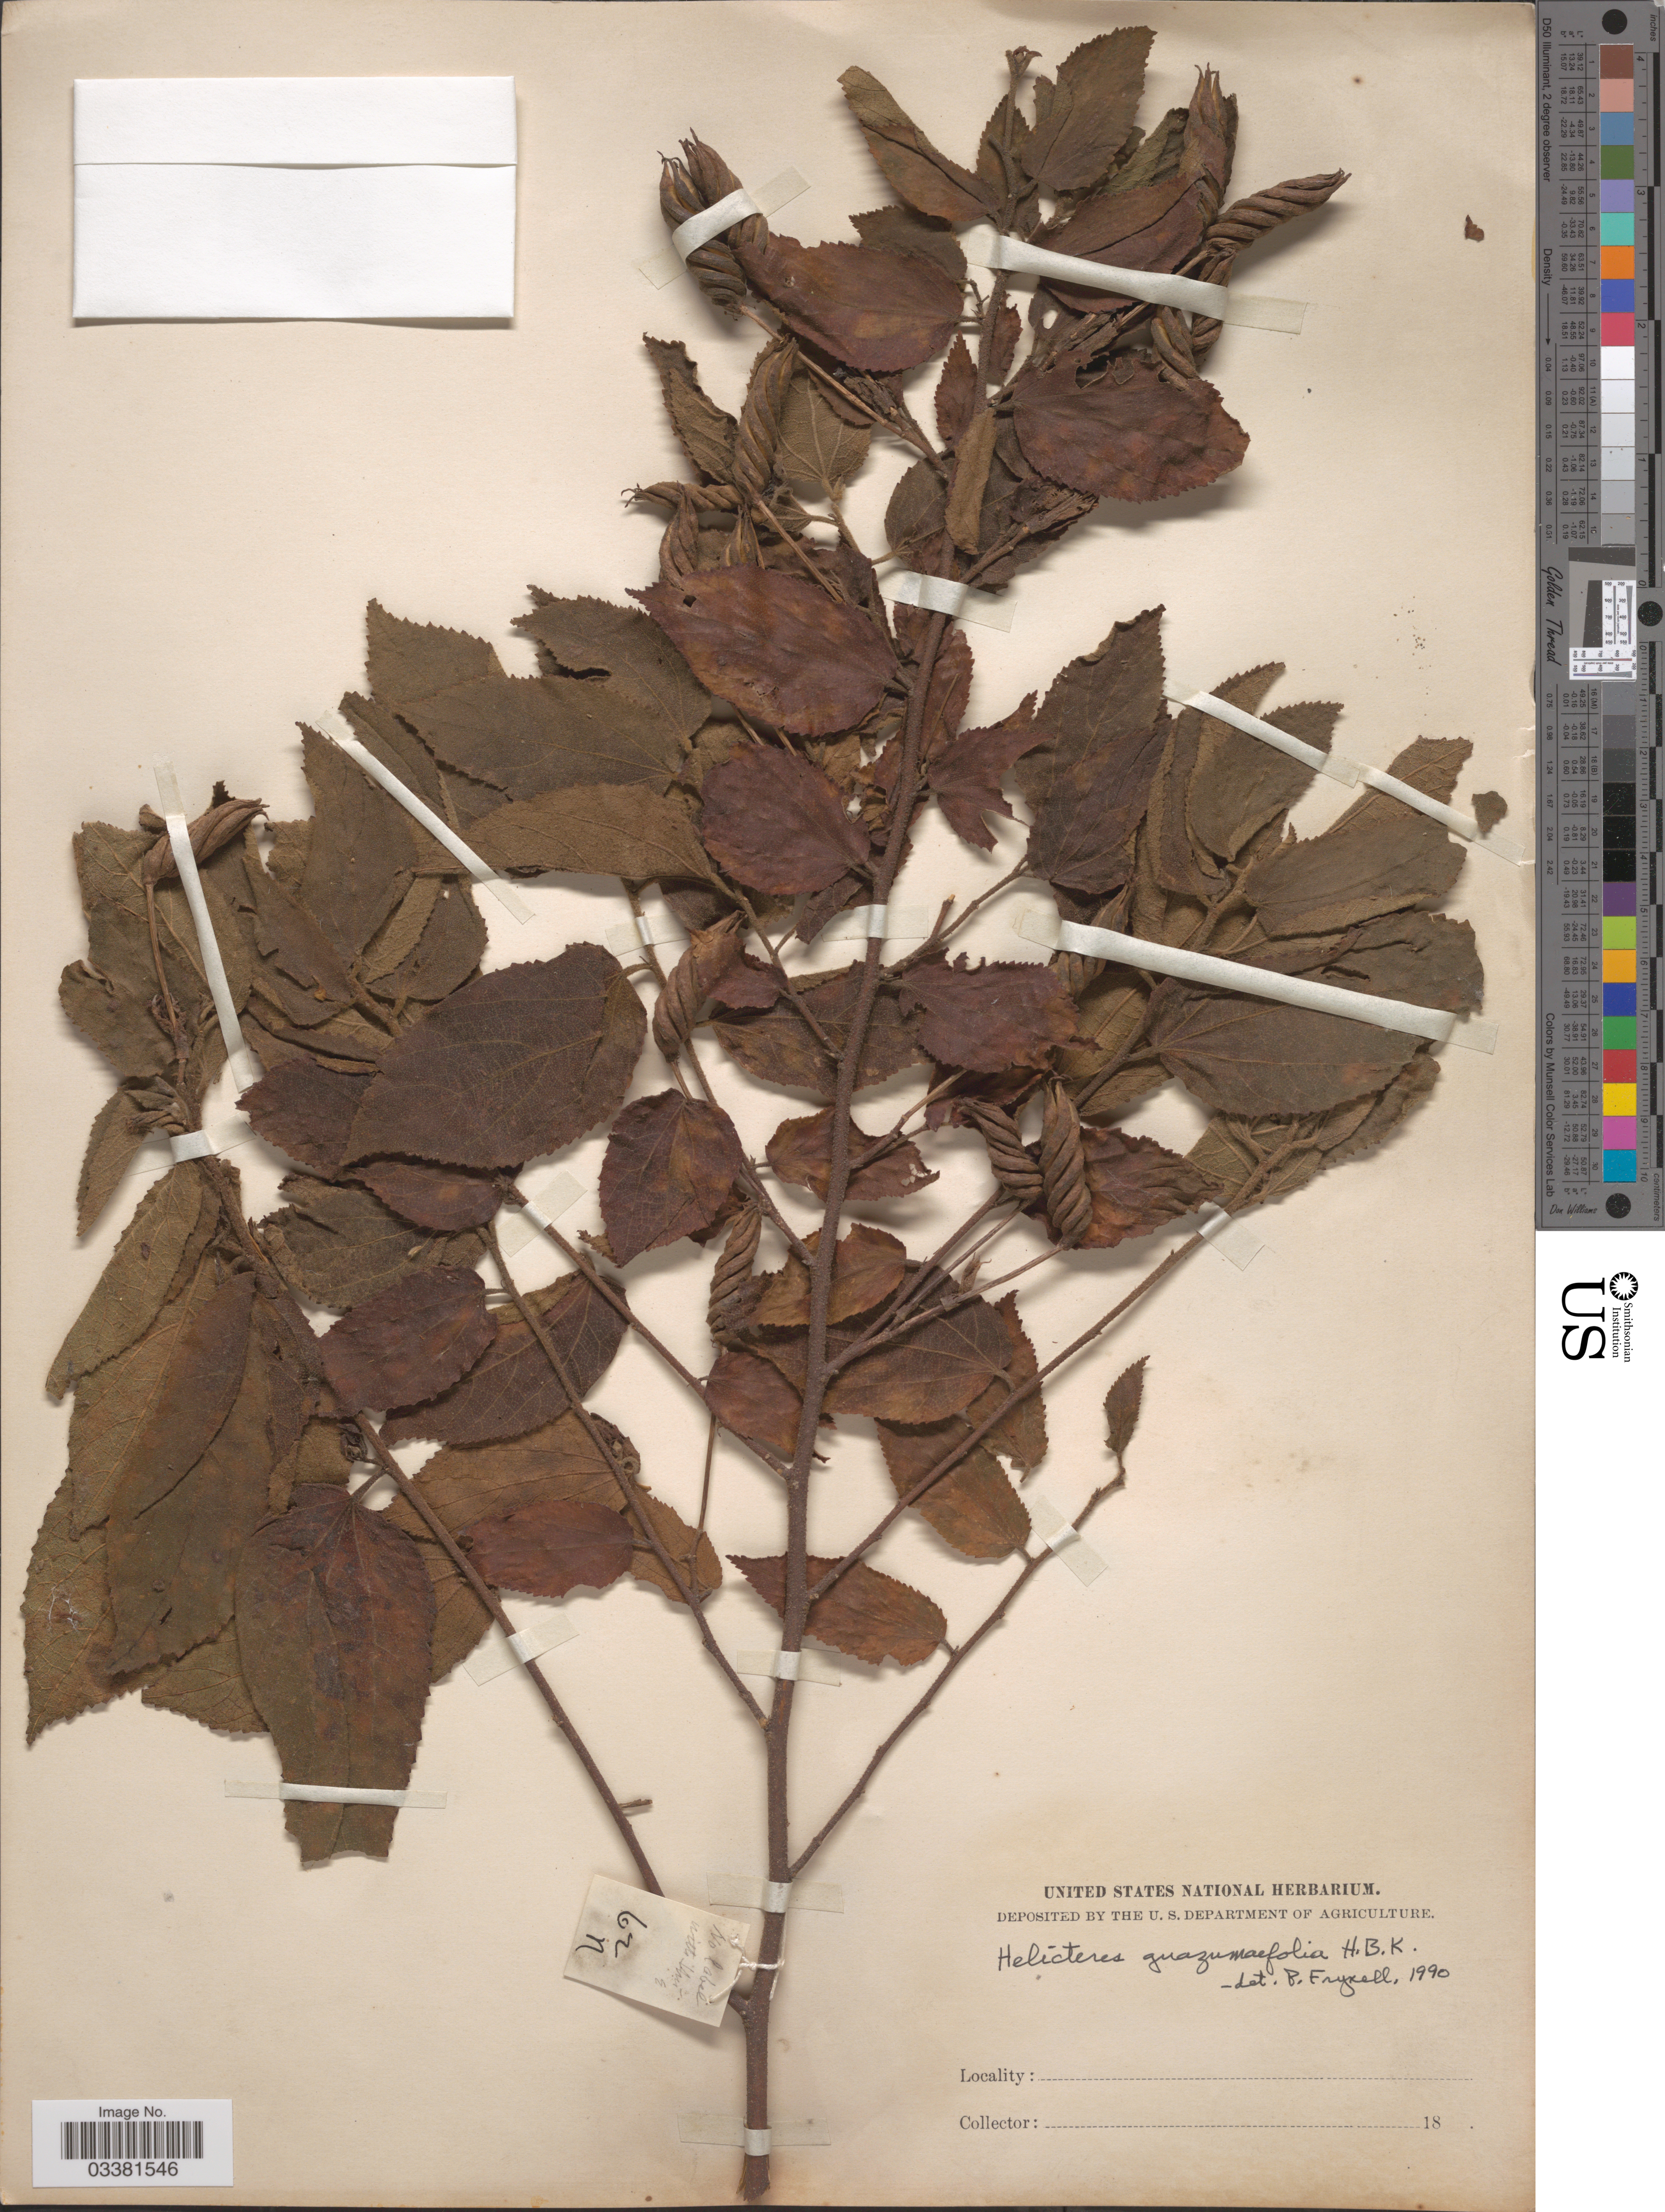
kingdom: Plantae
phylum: Tracheophyta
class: Magnoliopsida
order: Malvales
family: Malvaceae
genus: Helicteres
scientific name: Helicteres guazumifolia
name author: Kunth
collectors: ex herb. United States National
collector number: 62?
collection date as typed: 18